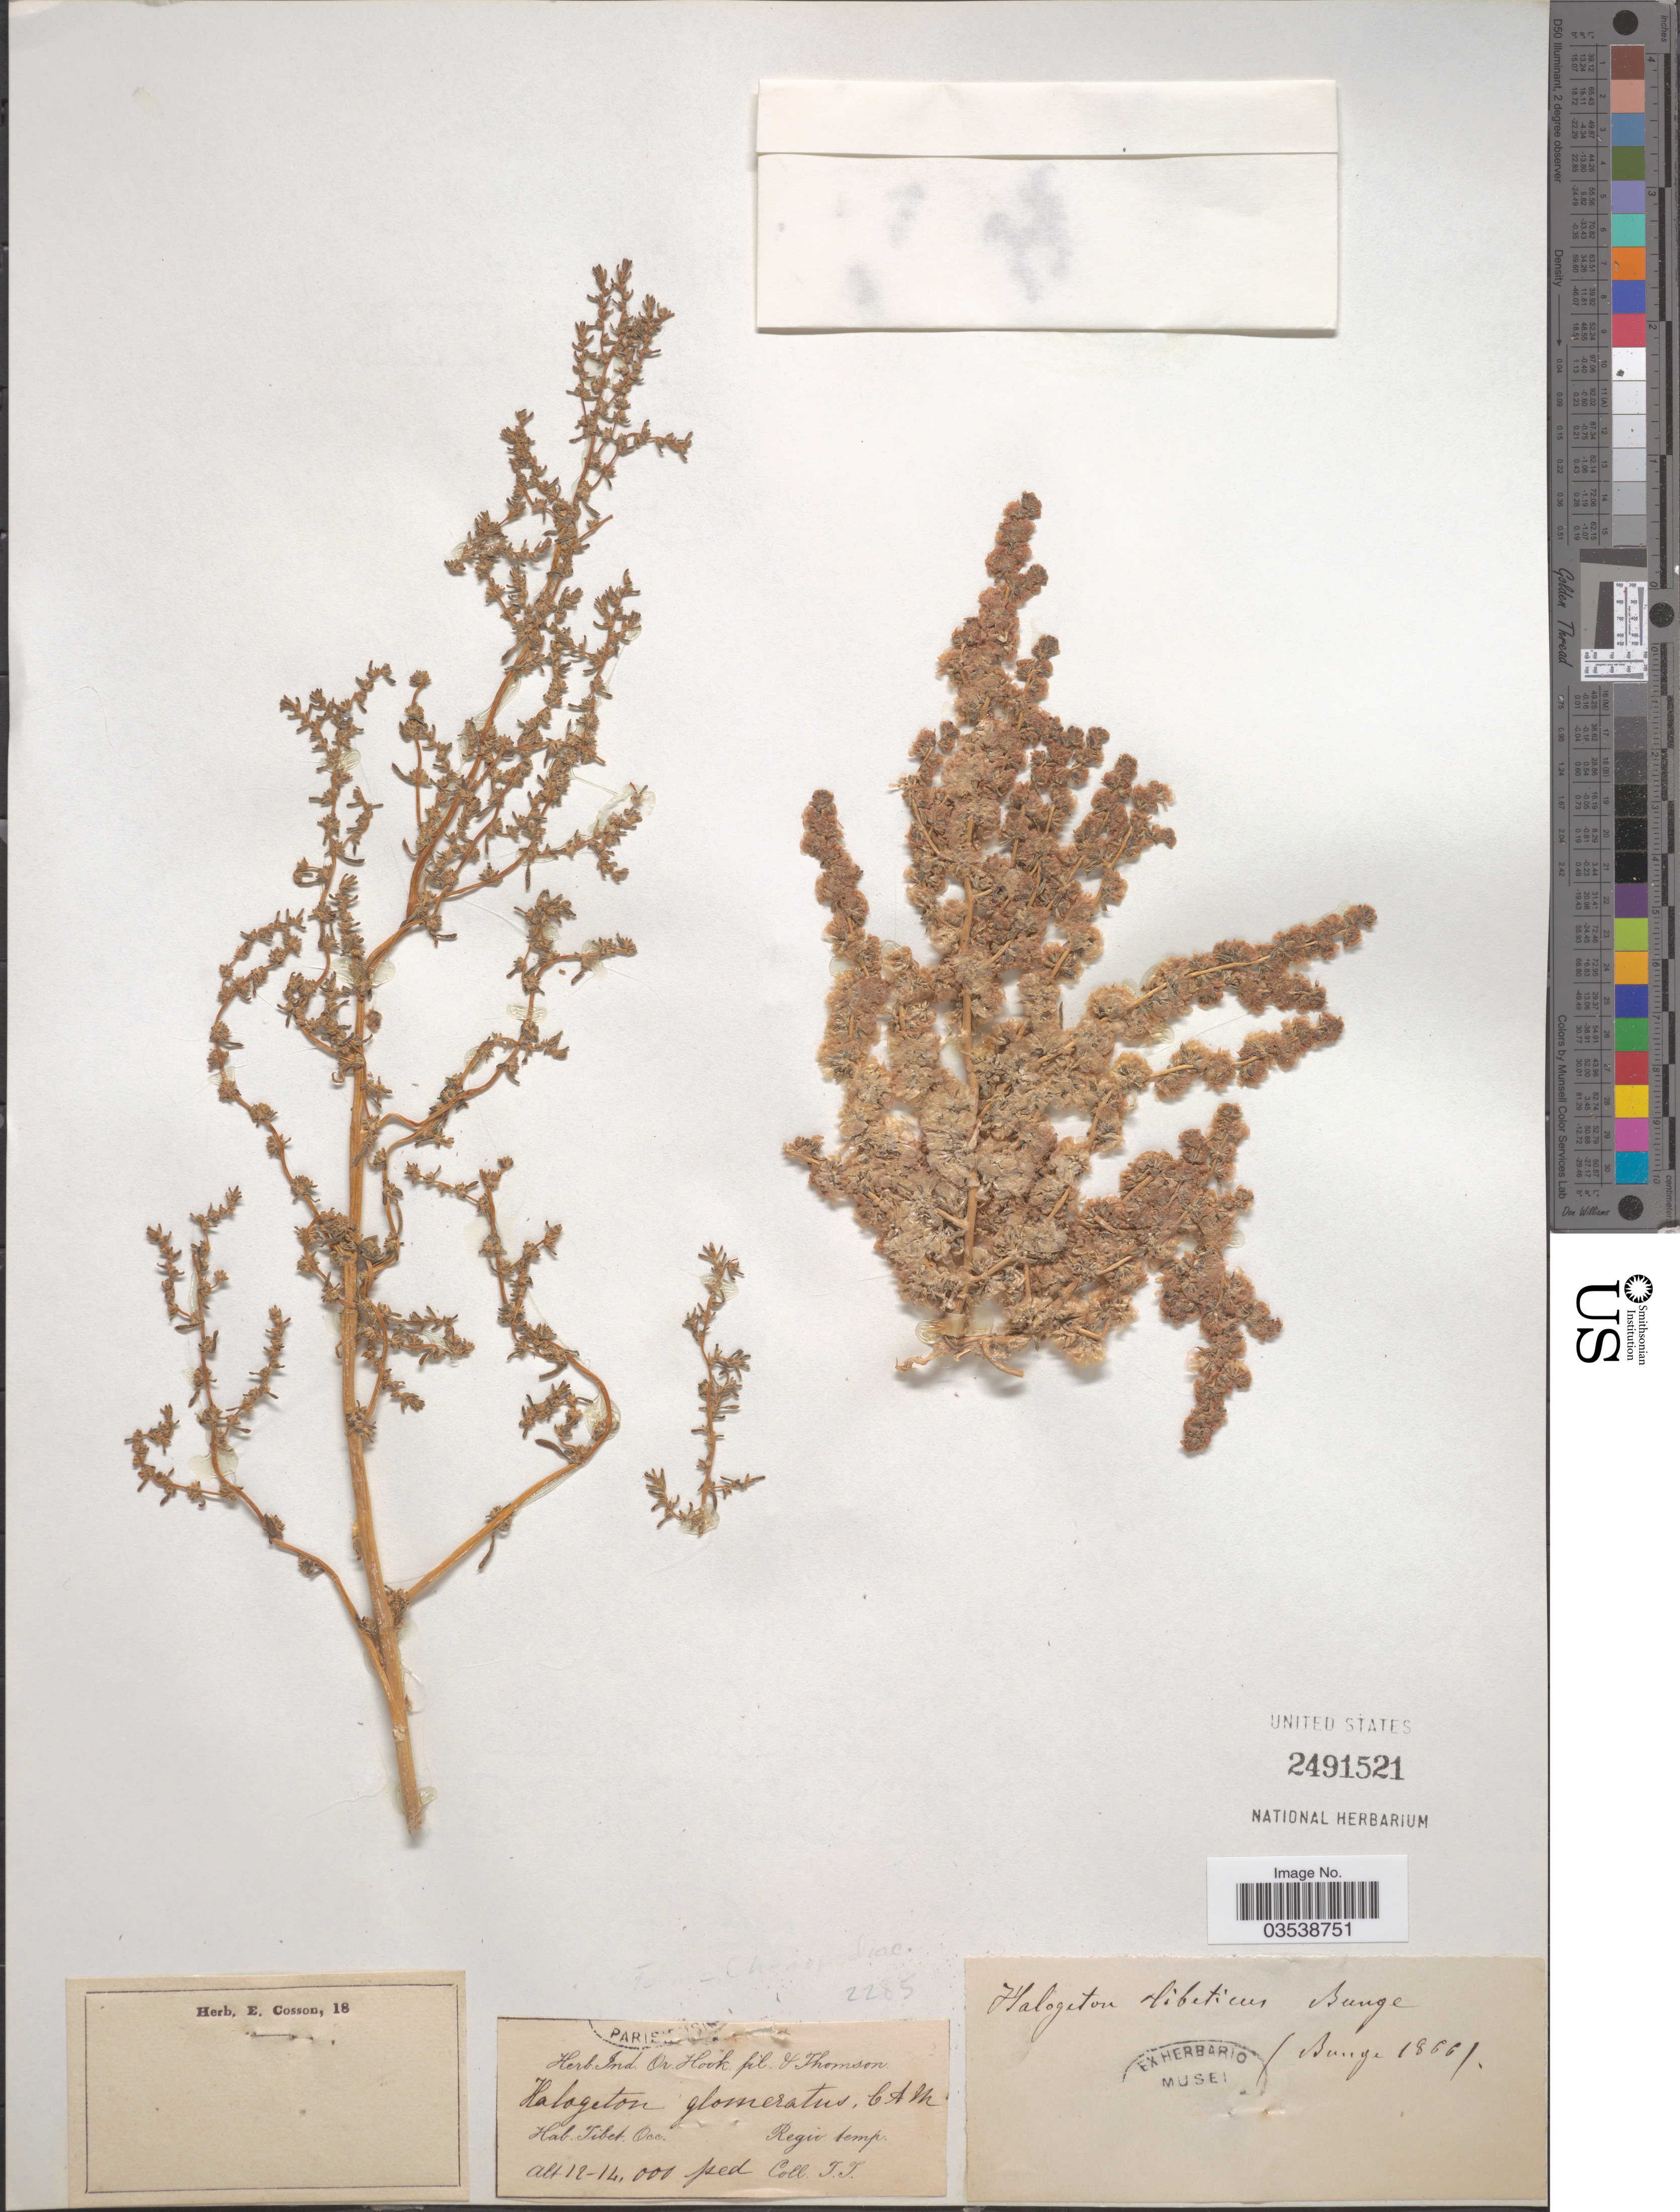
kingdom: Plantae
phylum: Tracheophyta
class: Magnoliopsida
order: Caryophyllales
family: Amaranthaceae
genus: Halogeton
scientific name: Halogeton tibeticus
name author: Bunge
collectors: T. Thomson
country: China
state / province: Xizang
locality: Tibet. Occ.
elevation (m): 3658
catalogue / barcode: US 2491521